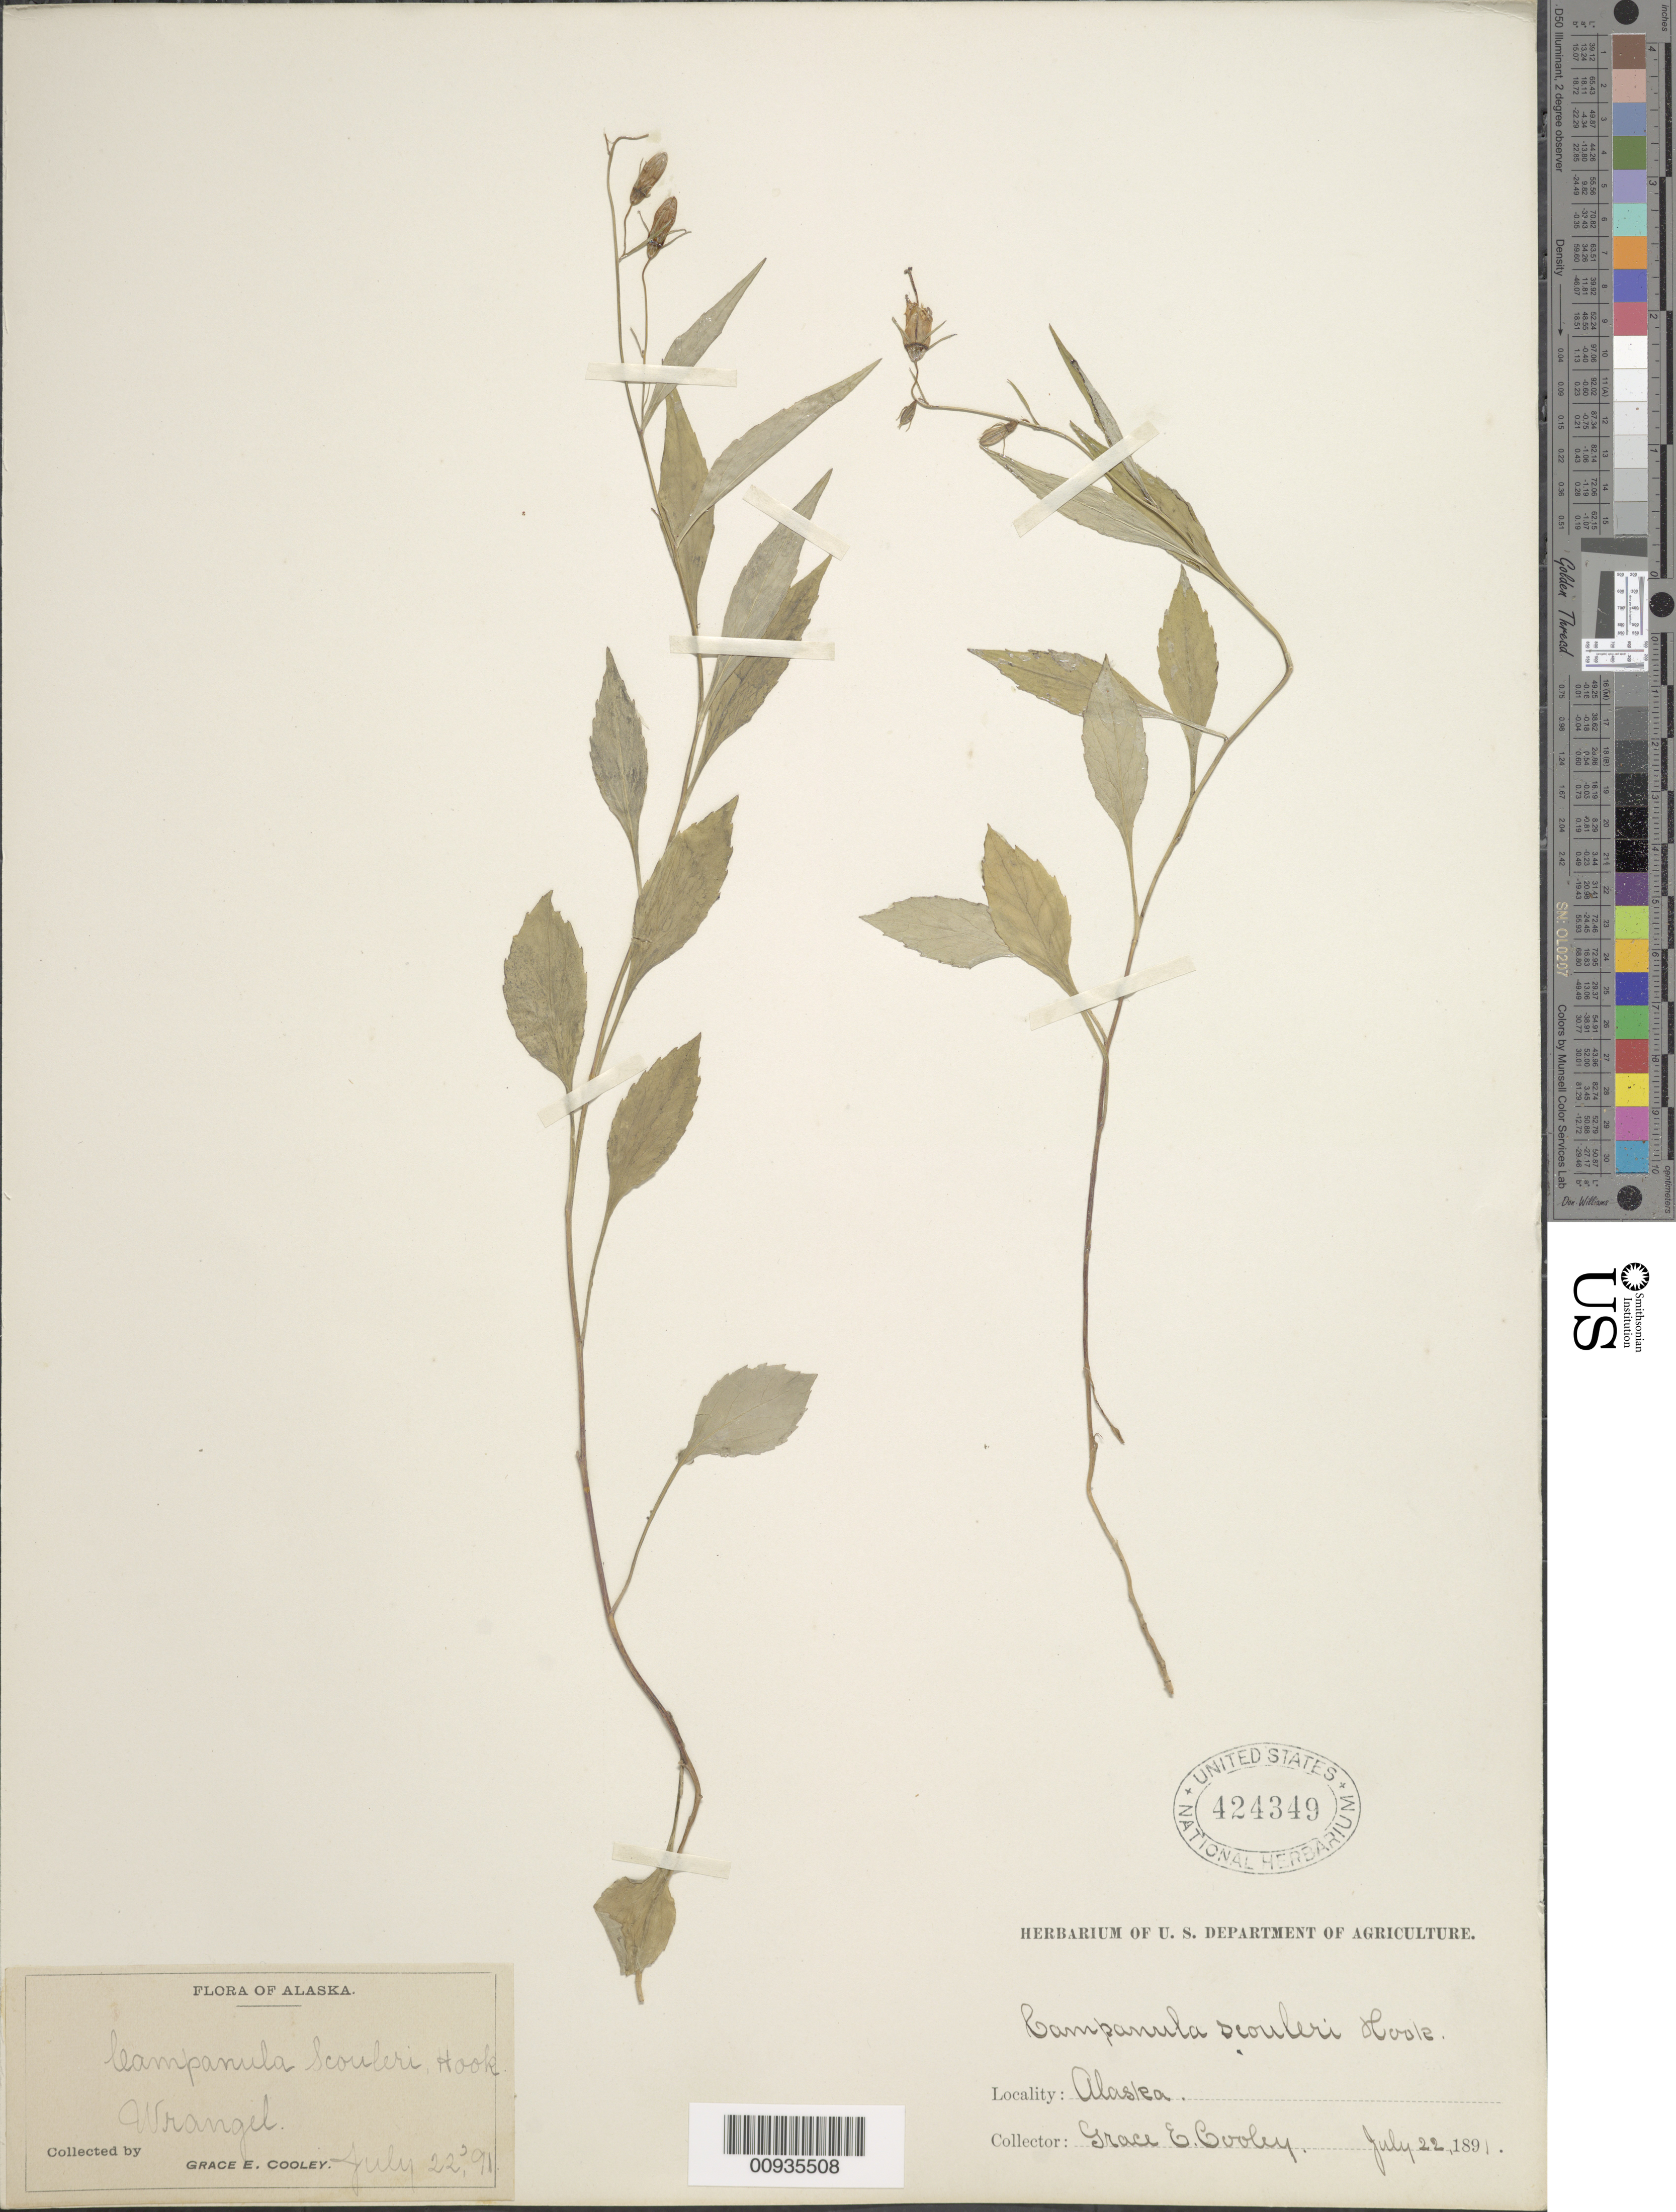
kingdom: Plantae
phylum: Tracheophyta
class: Magnoliopsida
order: Asterales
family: Campanulaceae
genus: Campanula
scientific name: Campanula scouleri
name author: Hook.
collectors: G. E. Cooley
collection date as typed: July 22, 1891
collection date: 1891-07-22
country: United States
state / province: Alaska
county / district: Wrangell-petersburg Census Area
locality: Wrangelll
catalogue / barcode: US 424349